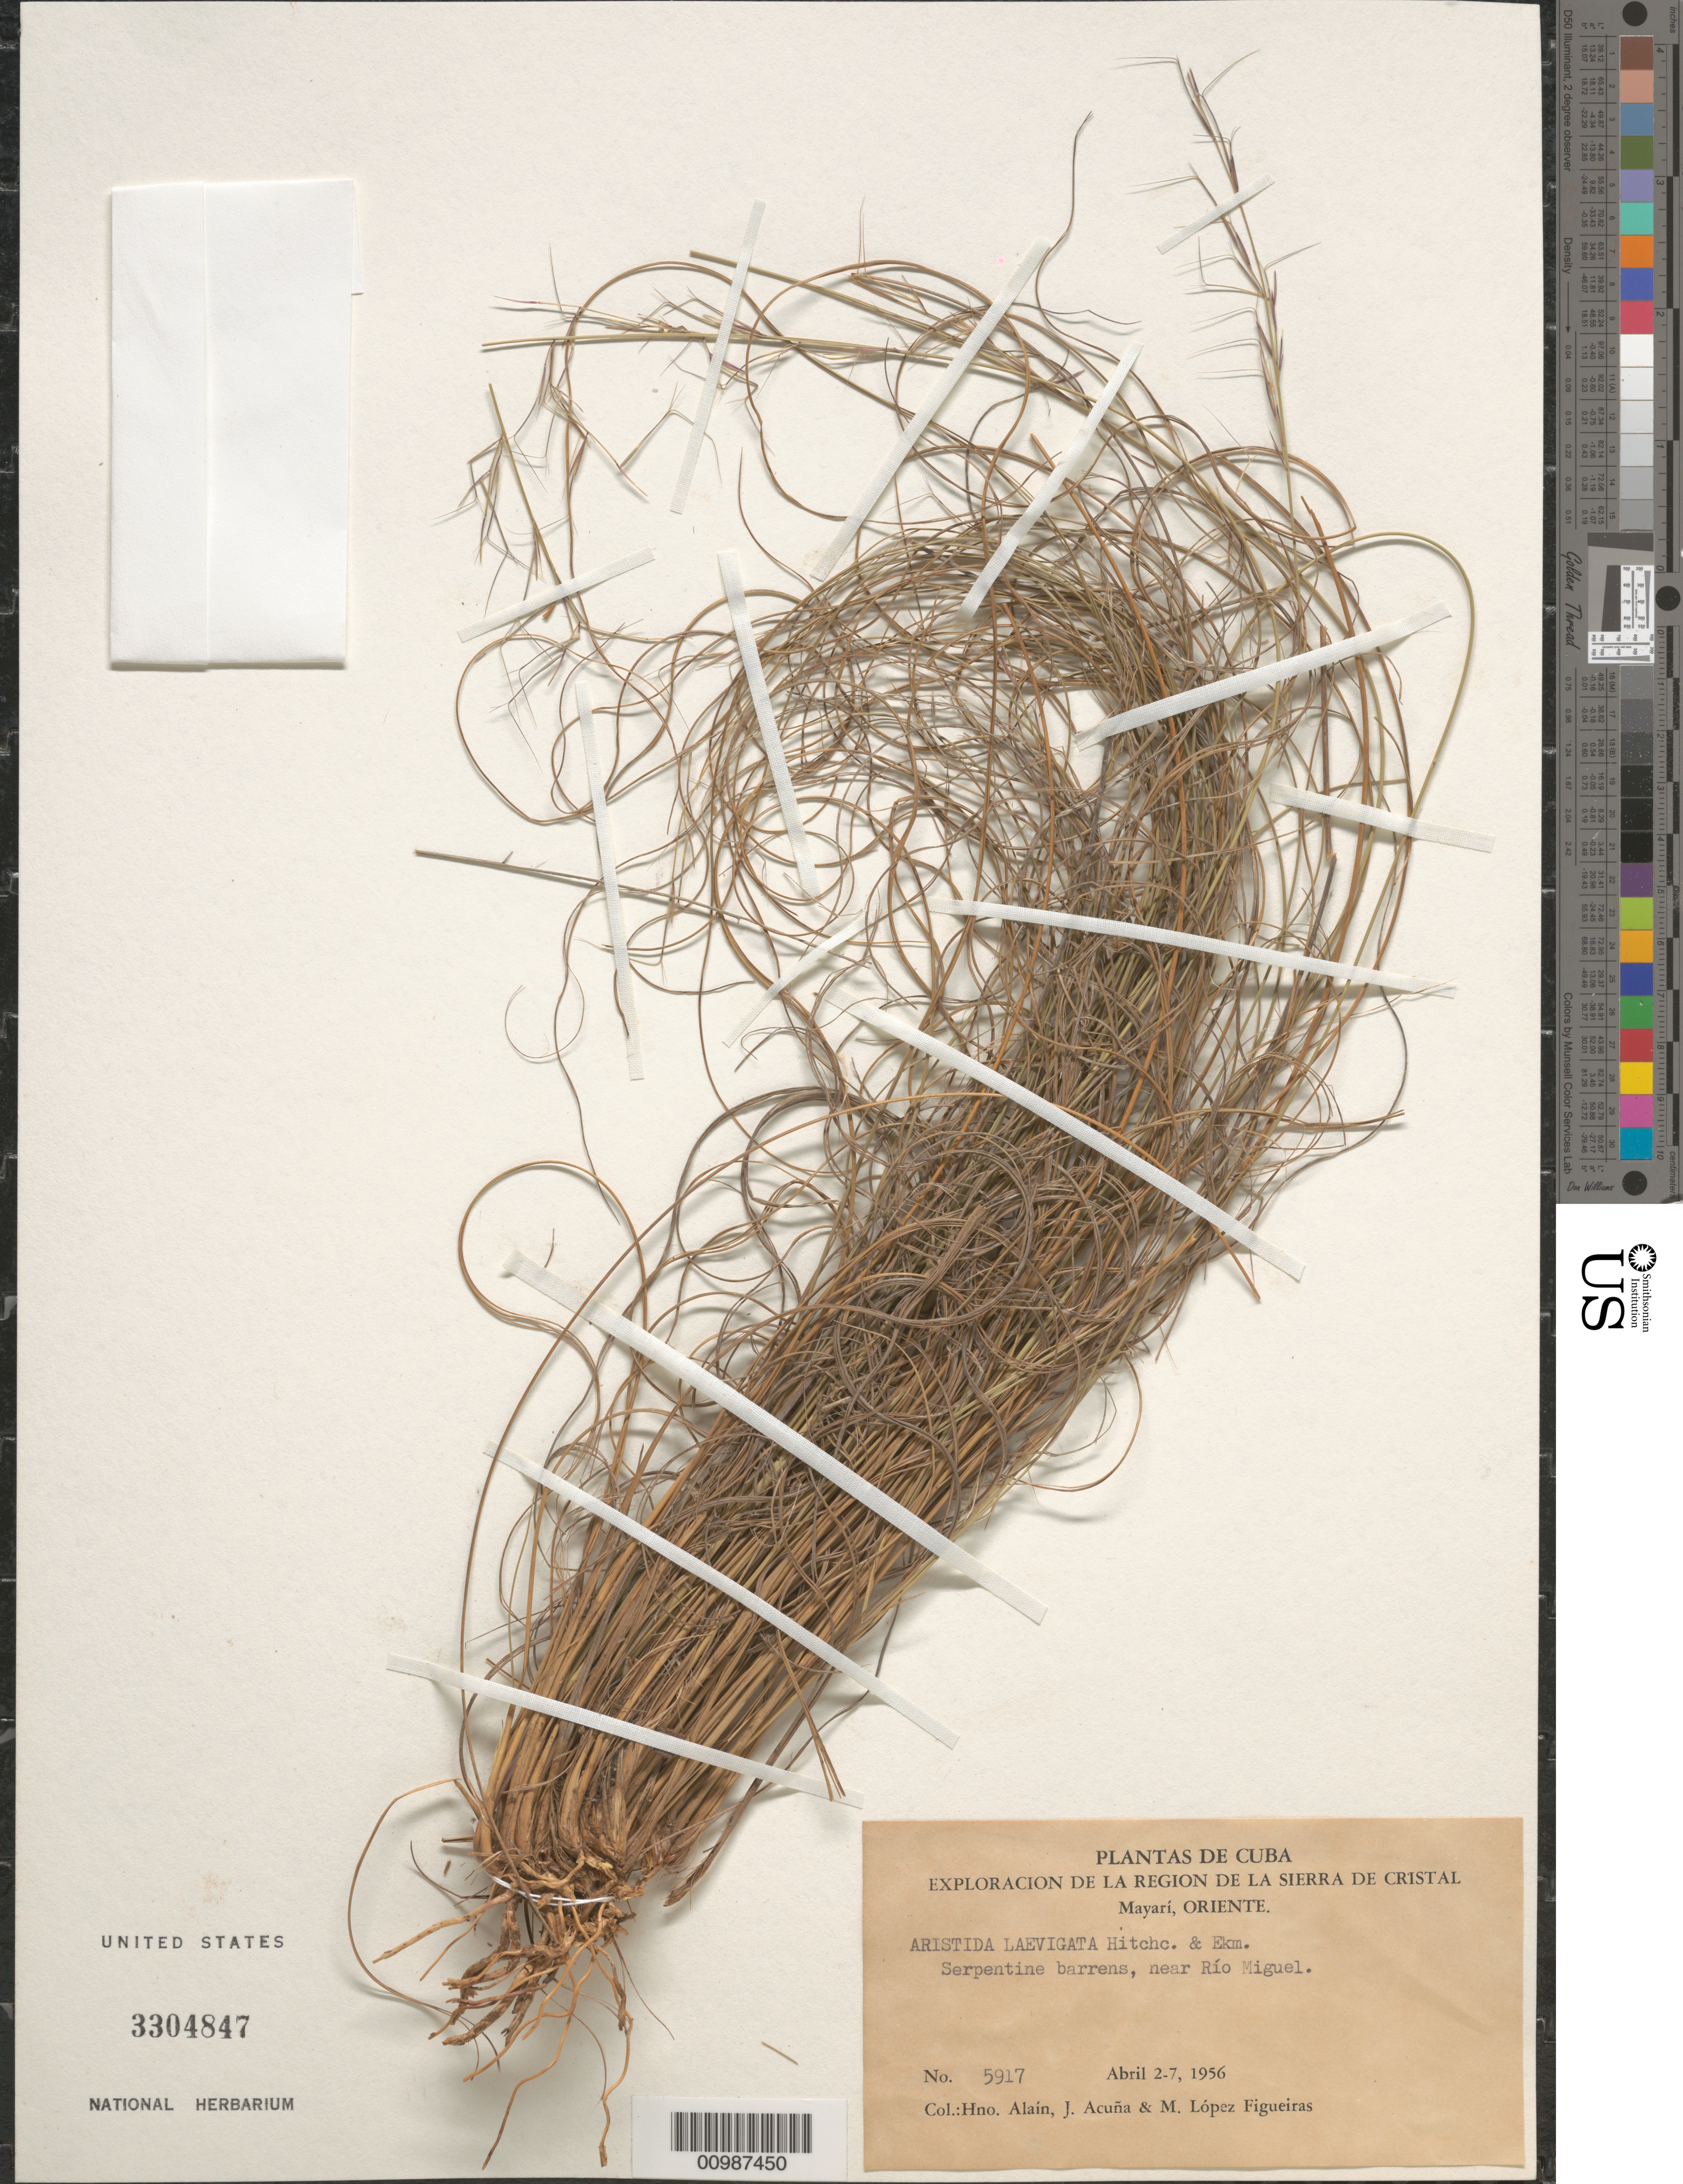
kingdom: Plantae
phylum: Tracheophyta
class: Liliopsida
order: Poales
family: Poaceae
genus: Aristida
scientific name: Aristida laevigata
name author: Hitchc. & Ekman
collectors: A. H. Liogier, J. Acuña & M. López Figueiras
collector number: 5917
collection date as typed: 02 Apr 1956 to07 Apr 1956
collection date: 1956-04-02/1956-04-07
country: Cuba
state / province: Oriente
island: Cuba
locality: near Rio Miguel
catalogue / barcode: US 3304847